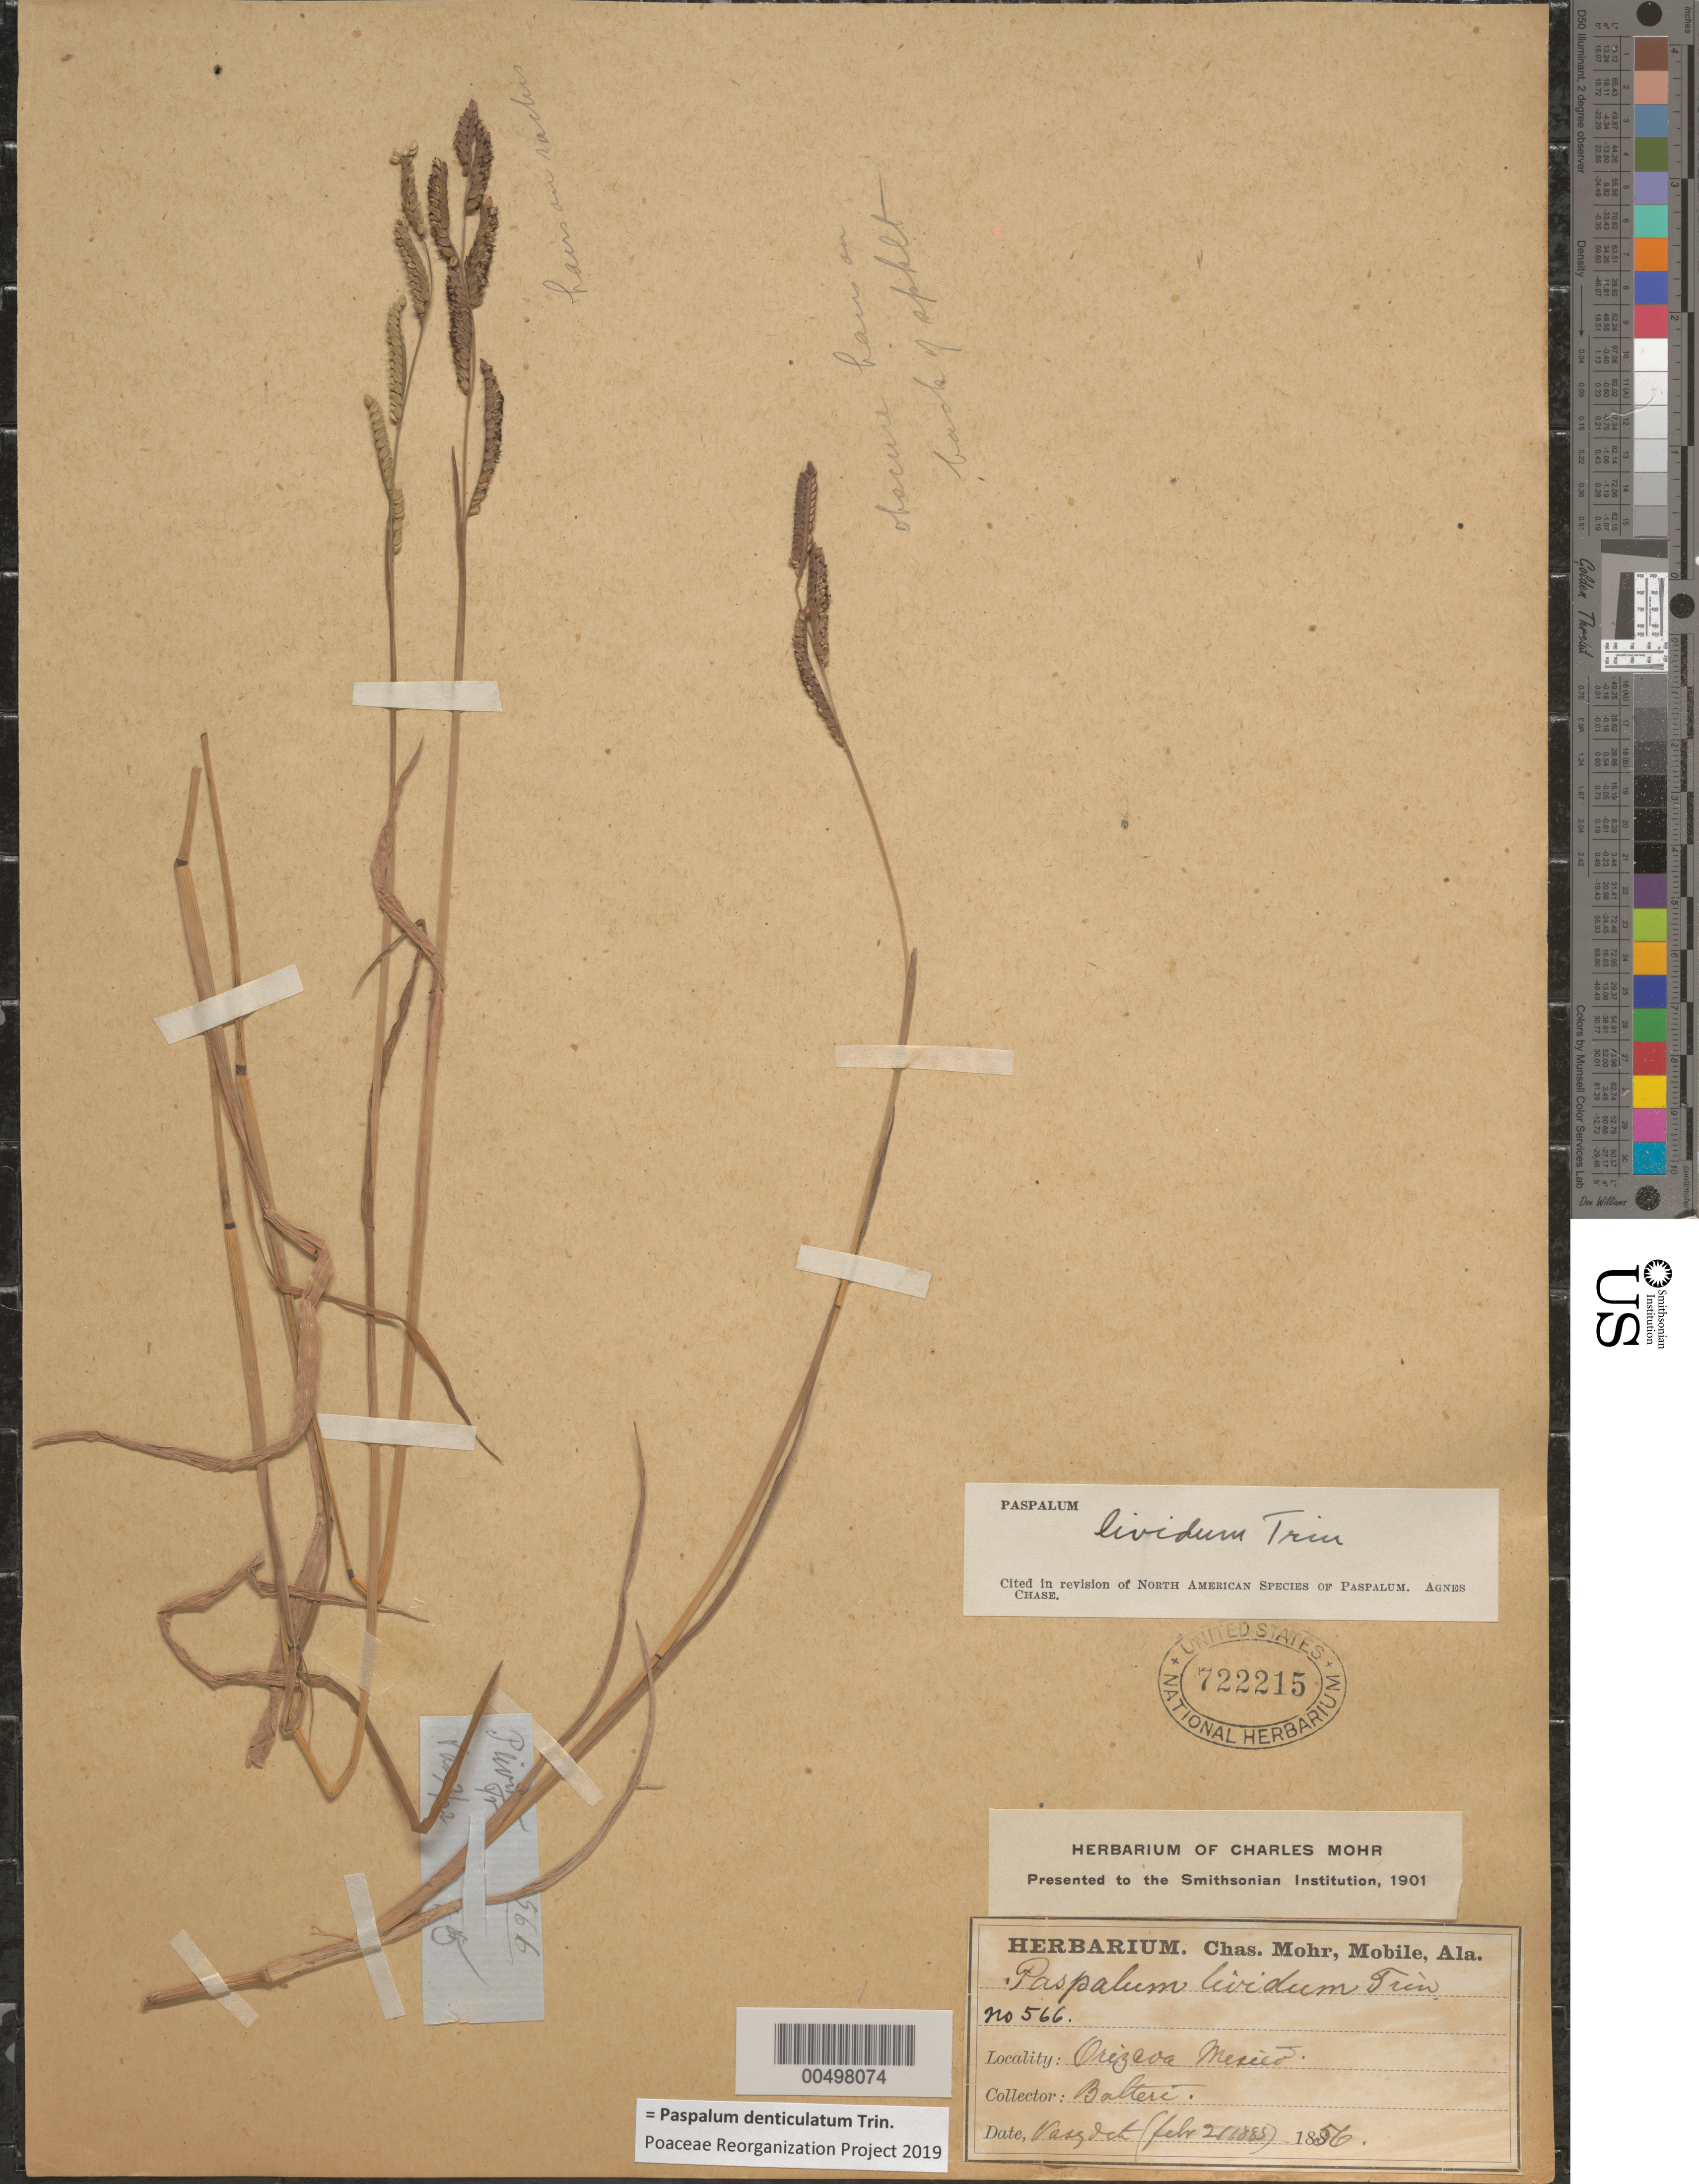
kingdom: Plantae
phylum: Tracheophyta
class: Liliopsida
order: Poales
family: Poaceae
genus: Paspalum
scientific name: Paspalum lividum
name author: Trin. in Schltdl.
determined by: Chase, [M.] Agnes, (US)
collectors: C. Botteri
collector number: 566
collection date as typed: Oct 1856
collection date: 1856-10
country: Mexico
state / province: Veracruz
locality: Orizava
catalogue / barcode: US 722215